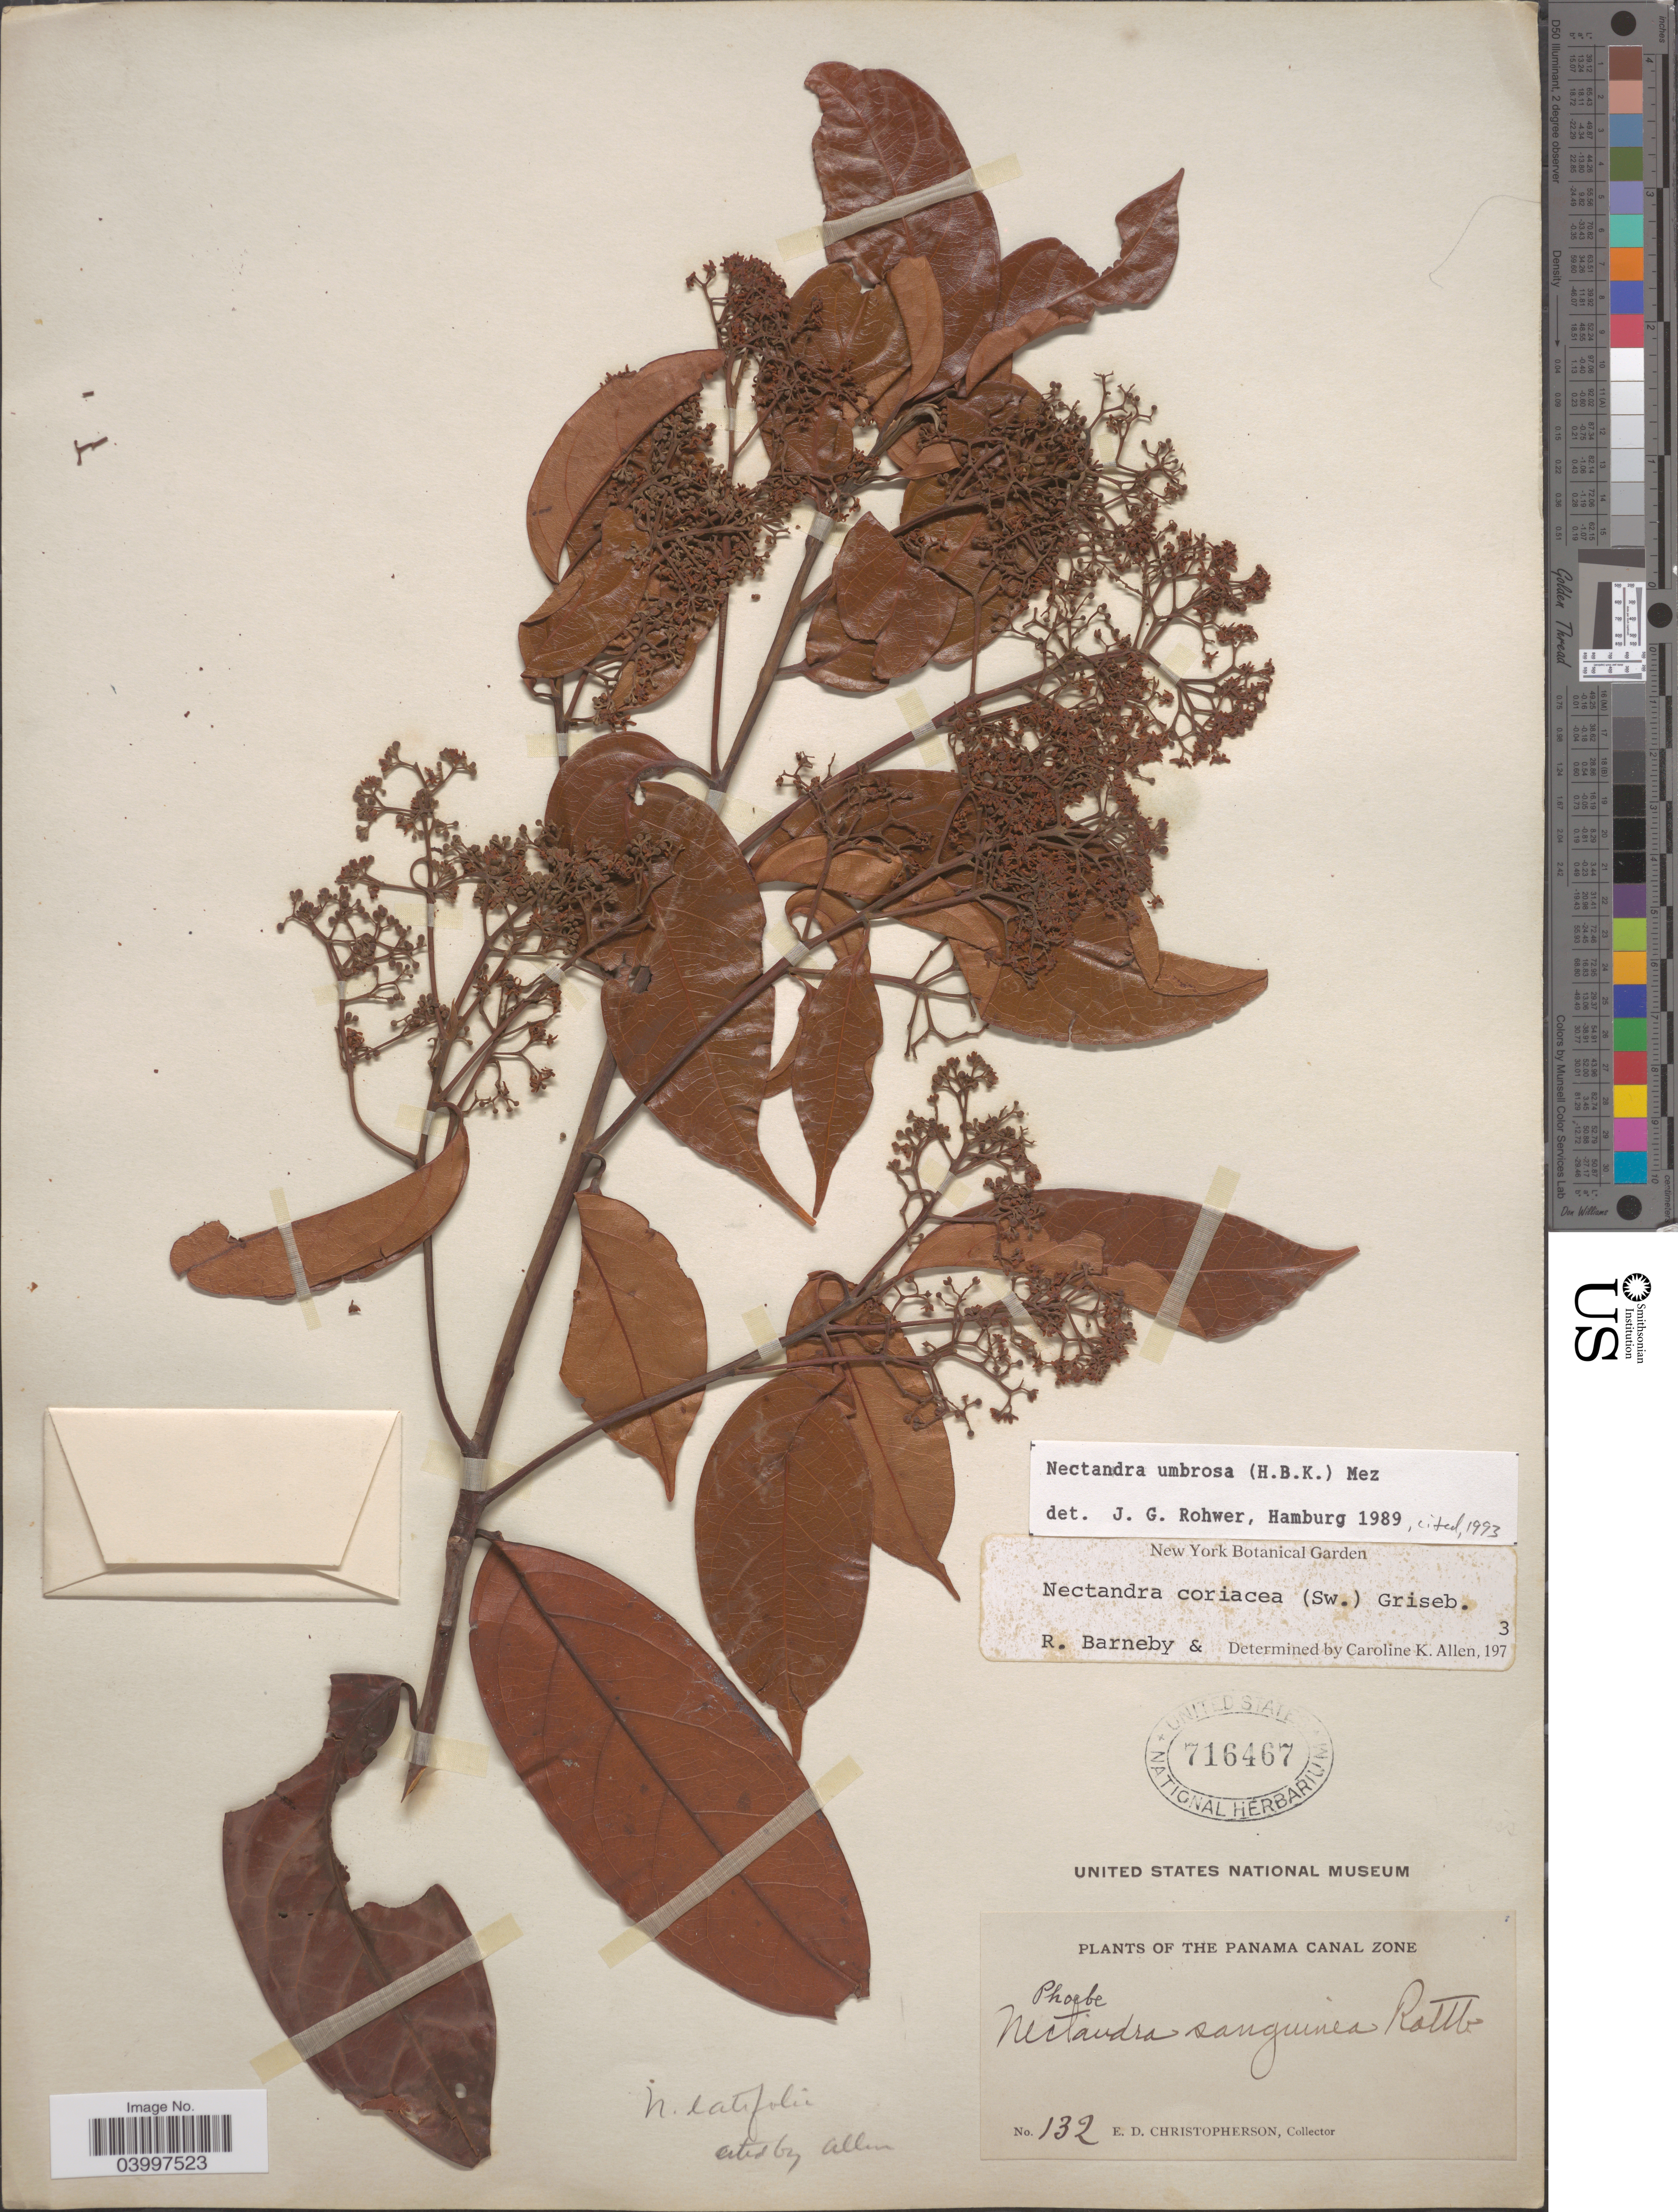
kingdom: Plantae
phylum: Tracheophyta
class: Magnoliopsida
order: Laurales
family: Lauraceae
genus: Nectandra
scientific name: Nectandra umbrosa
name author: (Kunth) Mez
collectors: E. Christopherson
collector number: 132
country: Panama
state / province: Colón / Panamá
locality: The Panama Canal Zone.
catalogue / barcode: US 716467